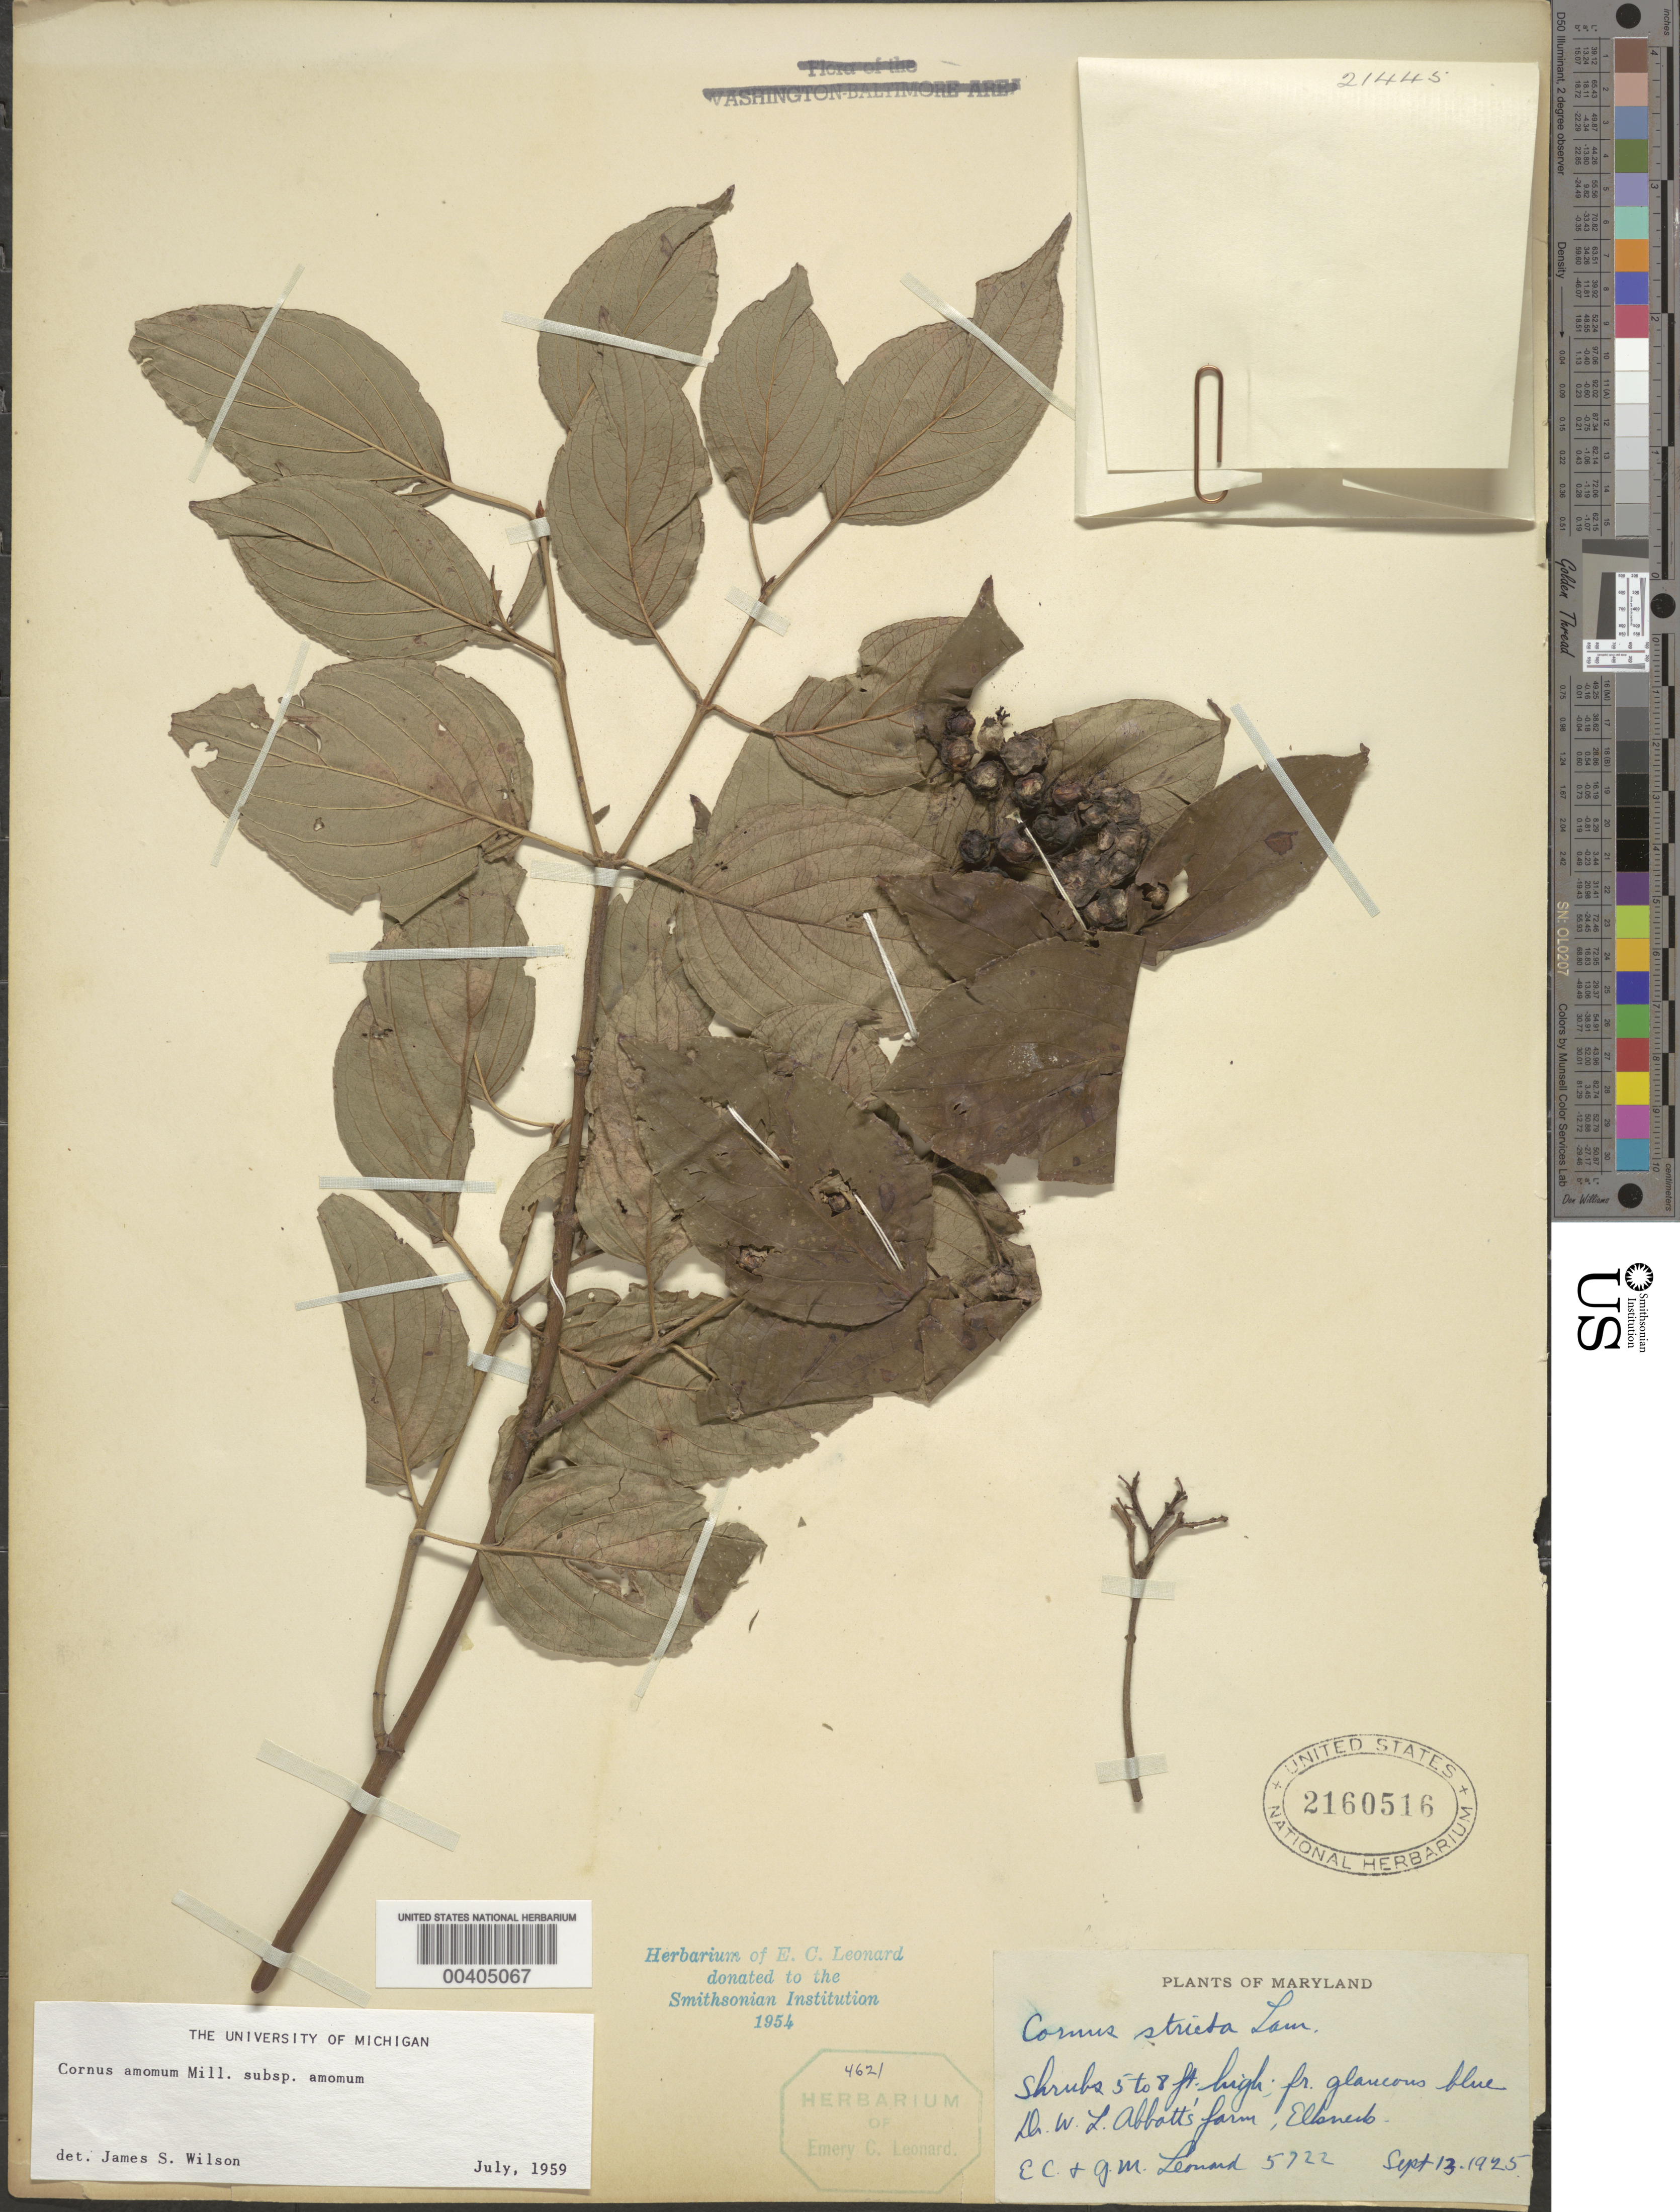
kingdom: Plantae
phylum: Tracheophyta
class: Magnoliopsida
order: Cornales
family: Cornaceae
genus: Cornus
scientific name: Cornus amomum subsp. amomum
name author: Mill.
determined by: Wilson, J. S., (MICH), University of Michigan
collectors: E. C. Leonard & G. M. Leonard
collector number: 5722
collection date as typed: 13 Sep 1925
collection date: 1925-09-13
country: United States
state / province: Maryland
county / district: Cecil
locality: Elkneck. Dr. W.L. Abbott's Farm.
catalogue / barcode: US 2160516